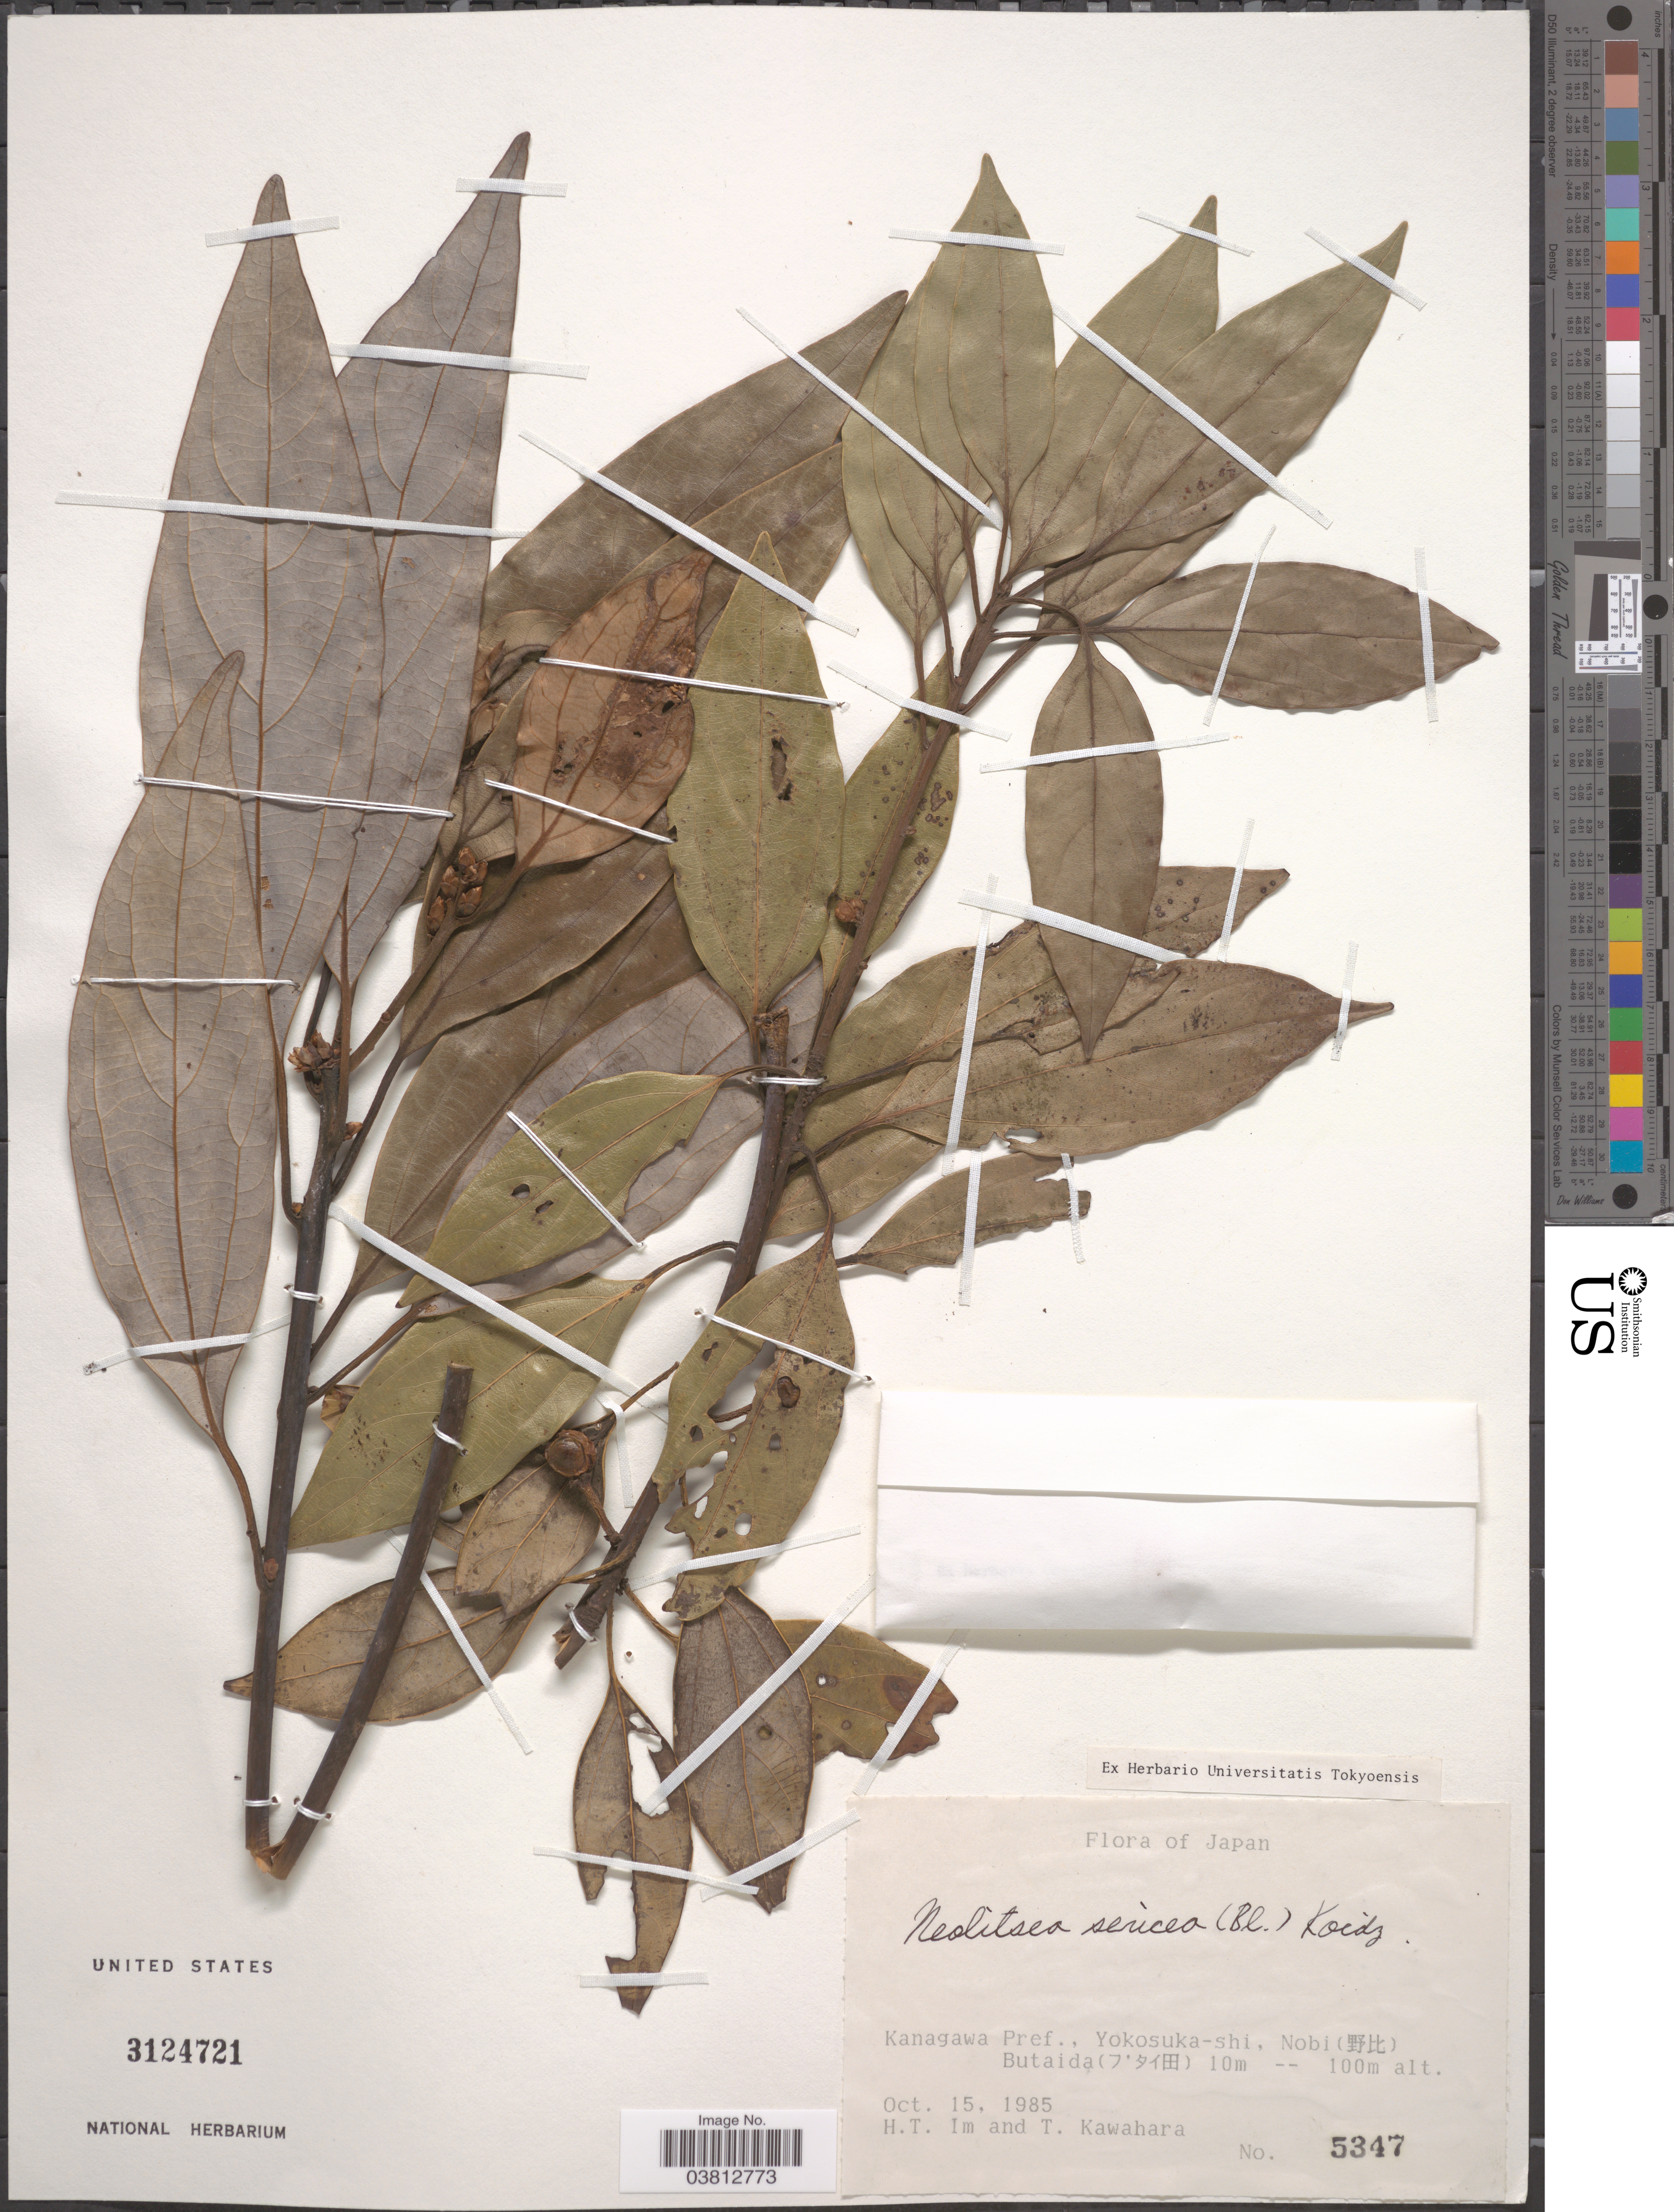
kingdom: Plantae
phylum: Tracheophyta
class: Magnoliopsida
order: Laurales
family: Lauraceae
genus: Neolitsea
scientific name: Neolitsea sericea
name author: (Blume) Koidz.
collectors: H. Im & T. Kawahara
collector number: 5347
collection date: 1985-10-15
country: Japan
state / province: Kanagawa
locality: Kanagawa Pref., Yokosuka-shi. Nobi (X) Butaida (X).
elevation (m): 10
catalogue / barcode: US 3124721